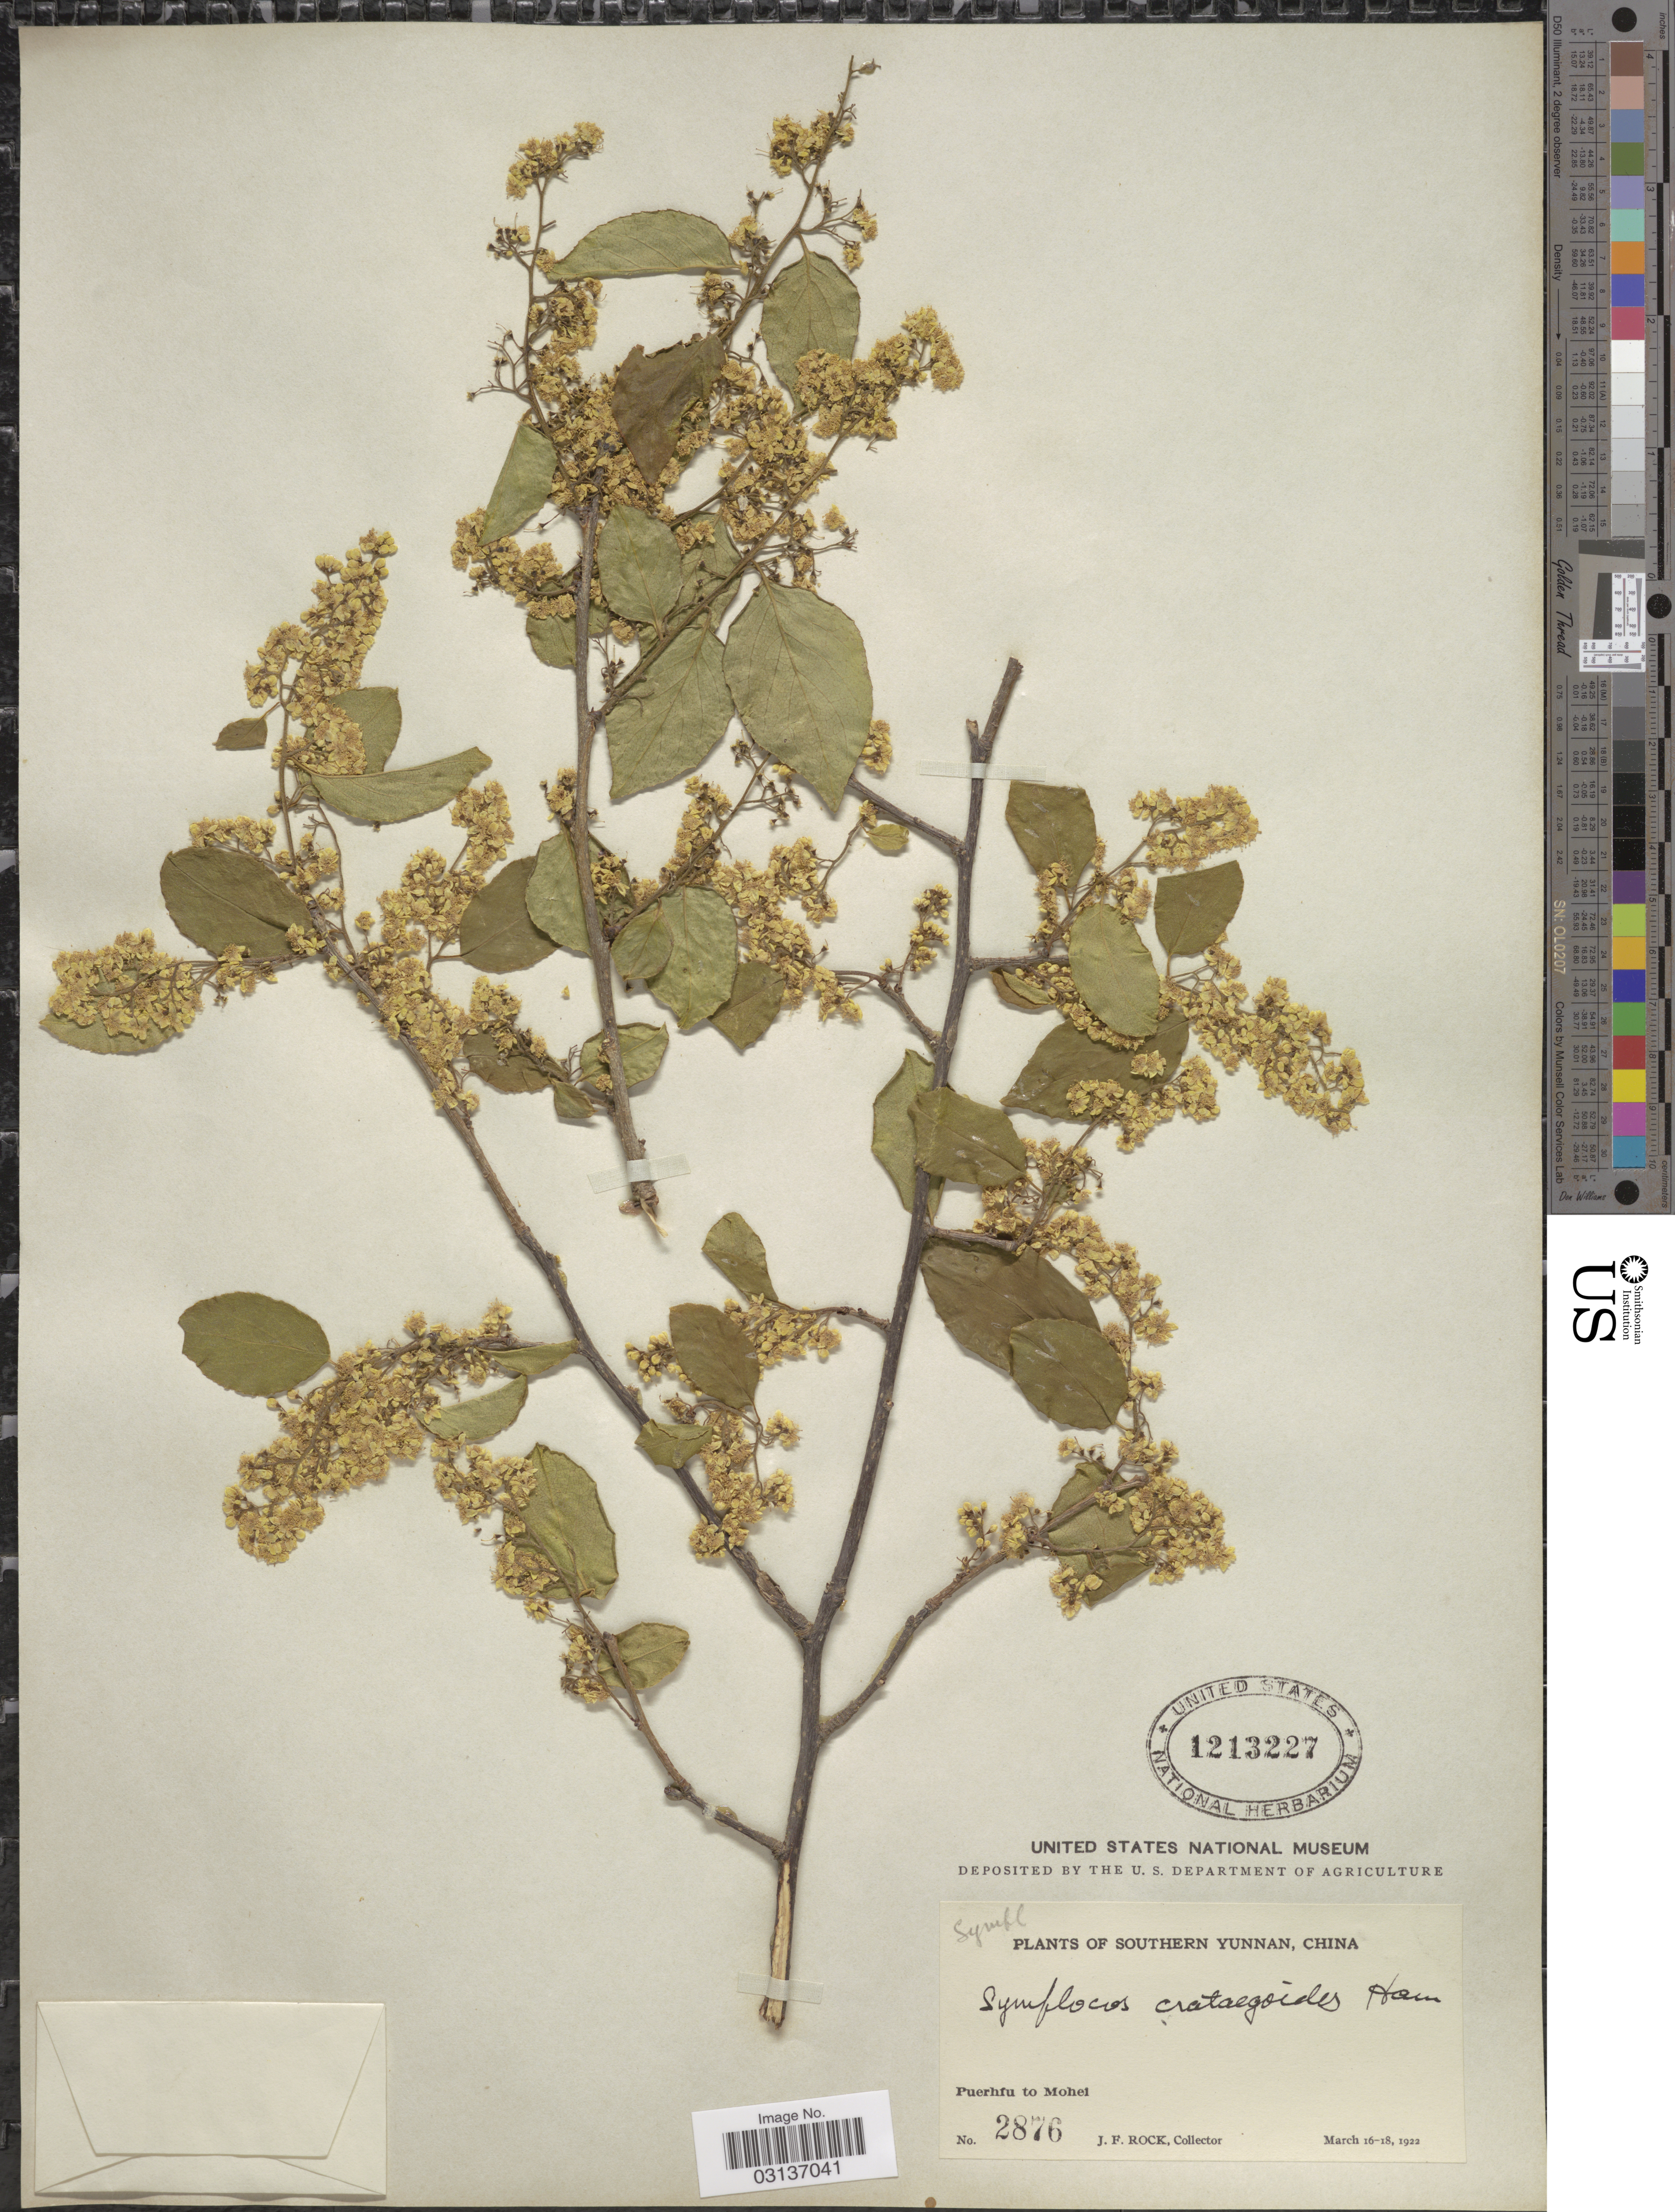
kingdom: Plantae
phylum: Tracheophyta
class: Magnoliopsida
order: Ericales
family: Symplocaceae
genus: Symplocos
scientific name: Symplocos paniculata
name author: Miq.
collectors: J. Rock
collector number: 2876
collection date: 1922-03-16/1922-03-18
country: China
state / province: Yunnan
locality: Southern Yunnan. Puerhfu to Mohei.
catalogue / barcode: US 1213227